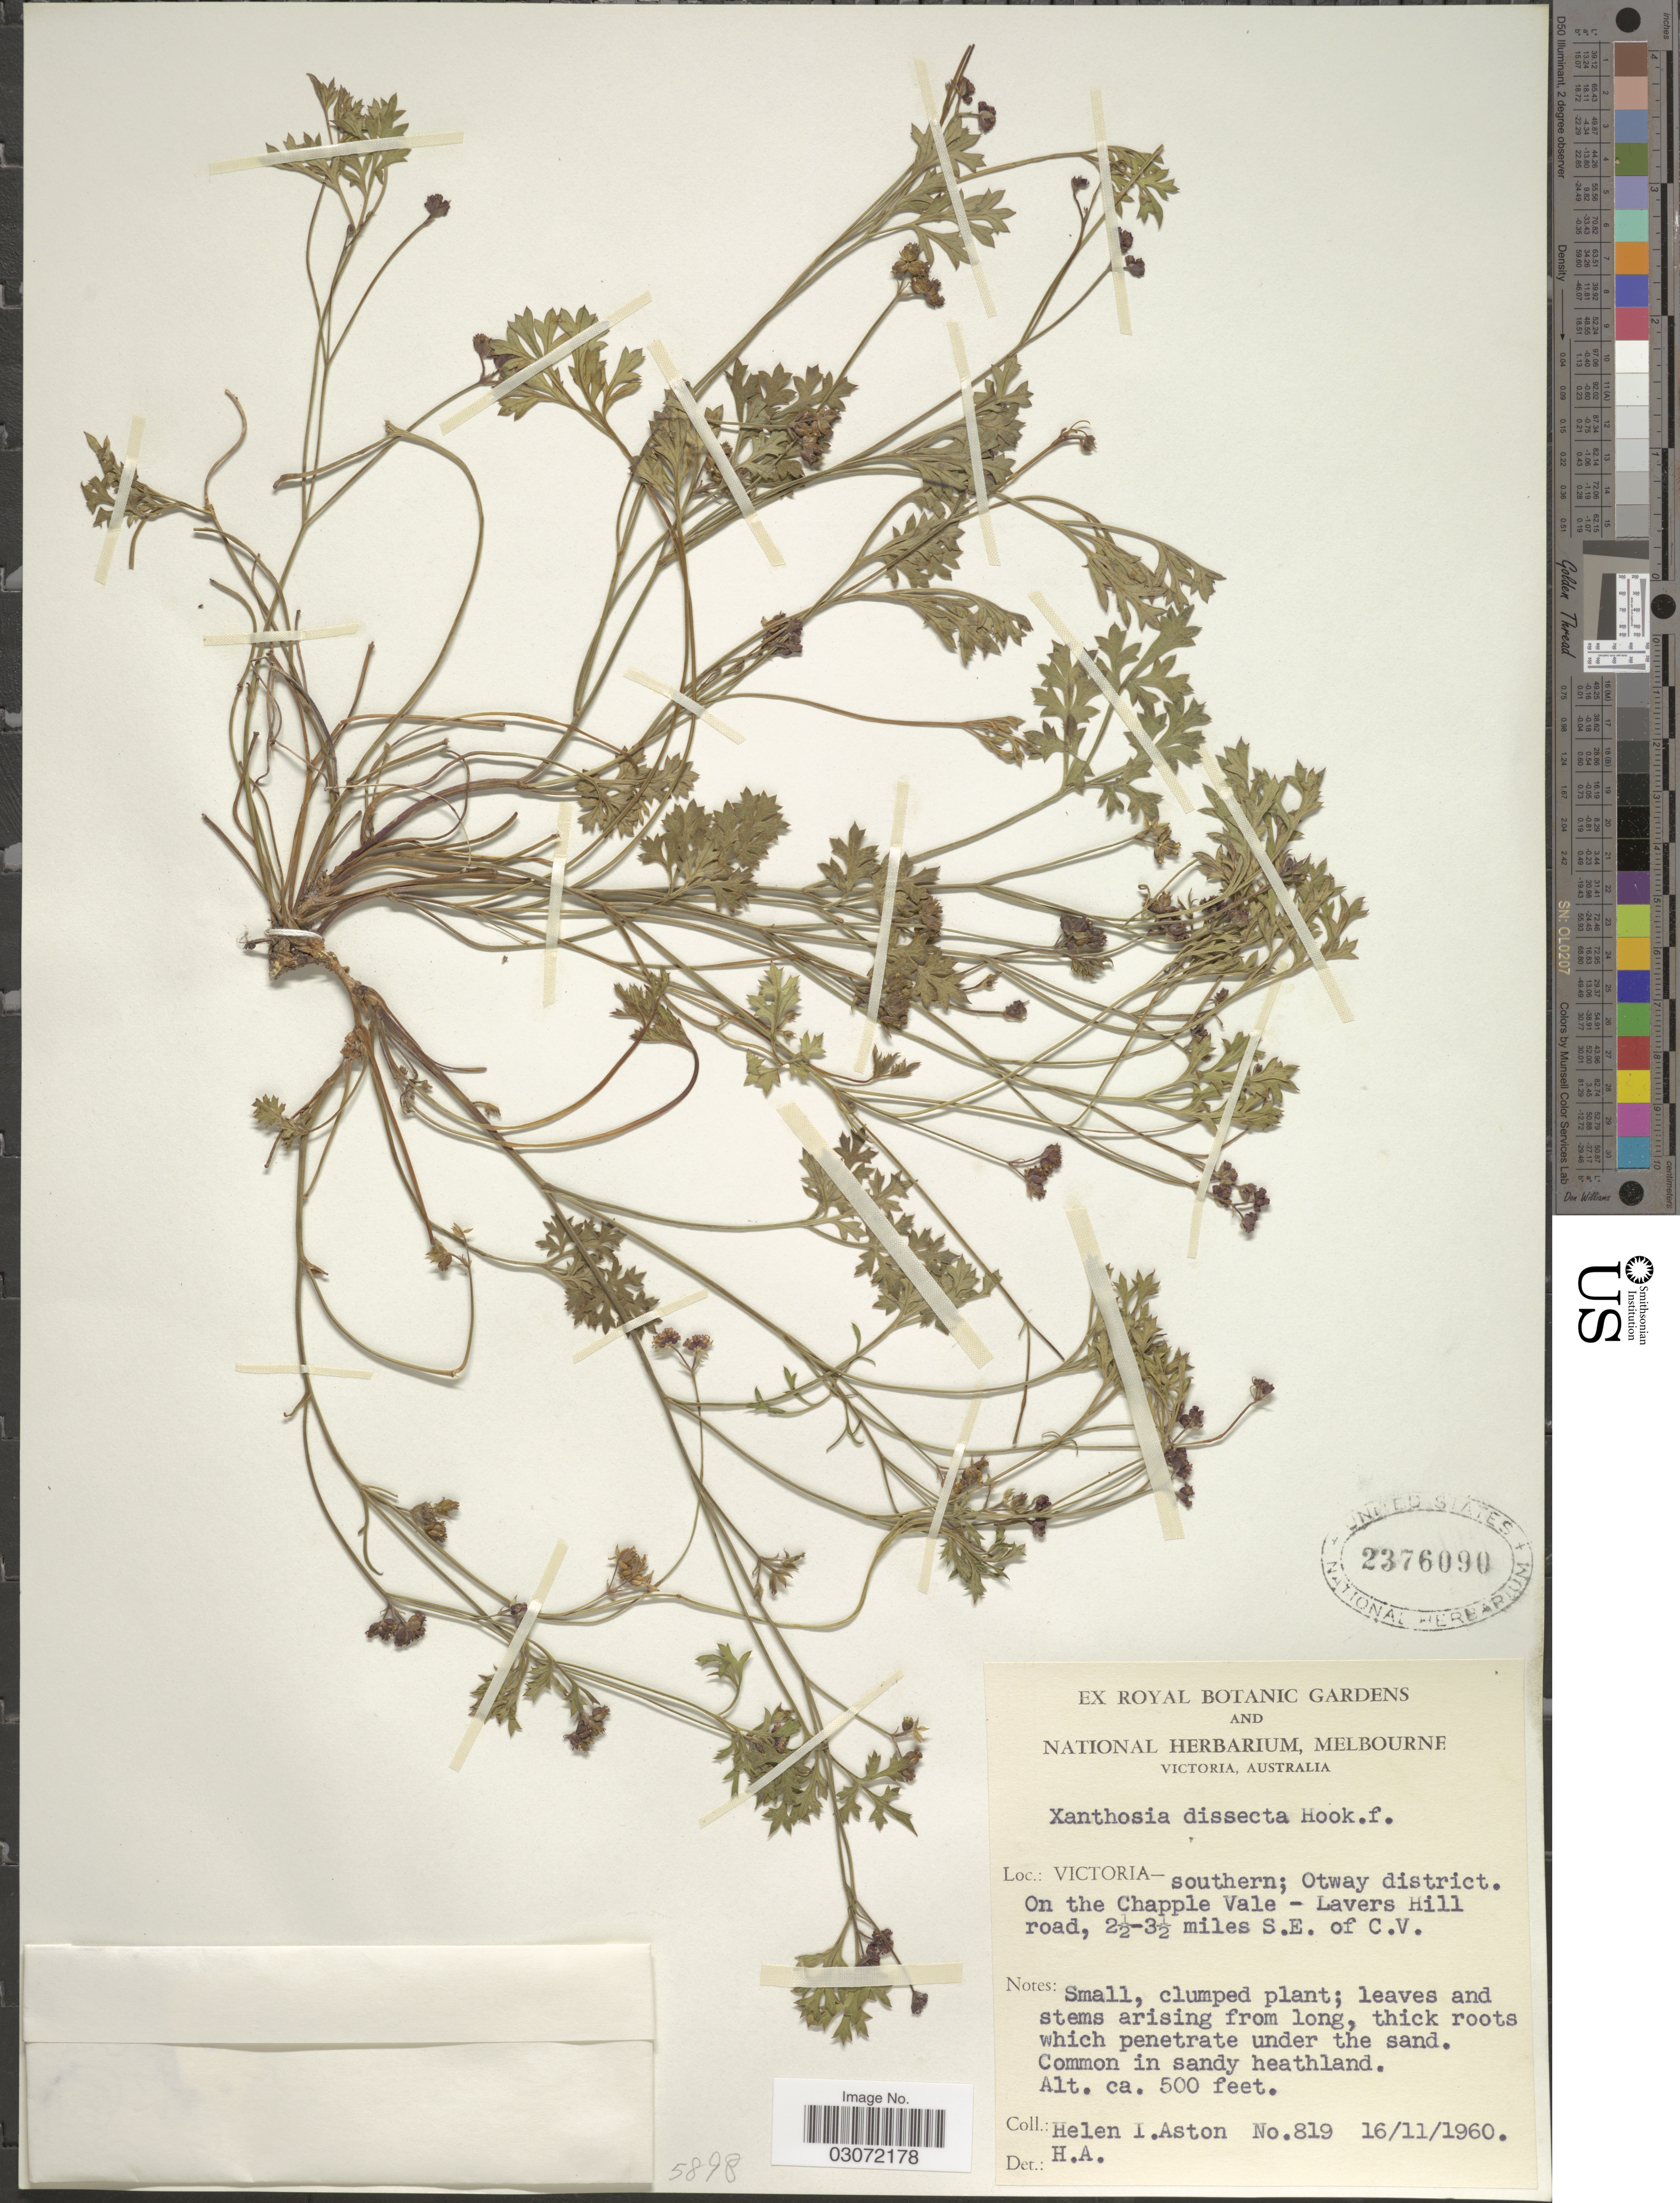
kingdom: Plantae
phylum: Tracheophyta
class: Magnoliopsida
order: Apiales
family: Apiaceae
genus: Xanthosia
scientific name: Xanthosia dissecta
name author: Hook. f.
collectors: H. I. Aston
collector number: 819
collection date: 1960-11-16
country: Australia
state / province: Victoria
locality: Victoria - southern; Otway district. On the Chapple Vale - Lavers Hill road, 2½-3½ miles S.E. of C.V.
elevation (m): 152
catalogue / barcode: US 2376090